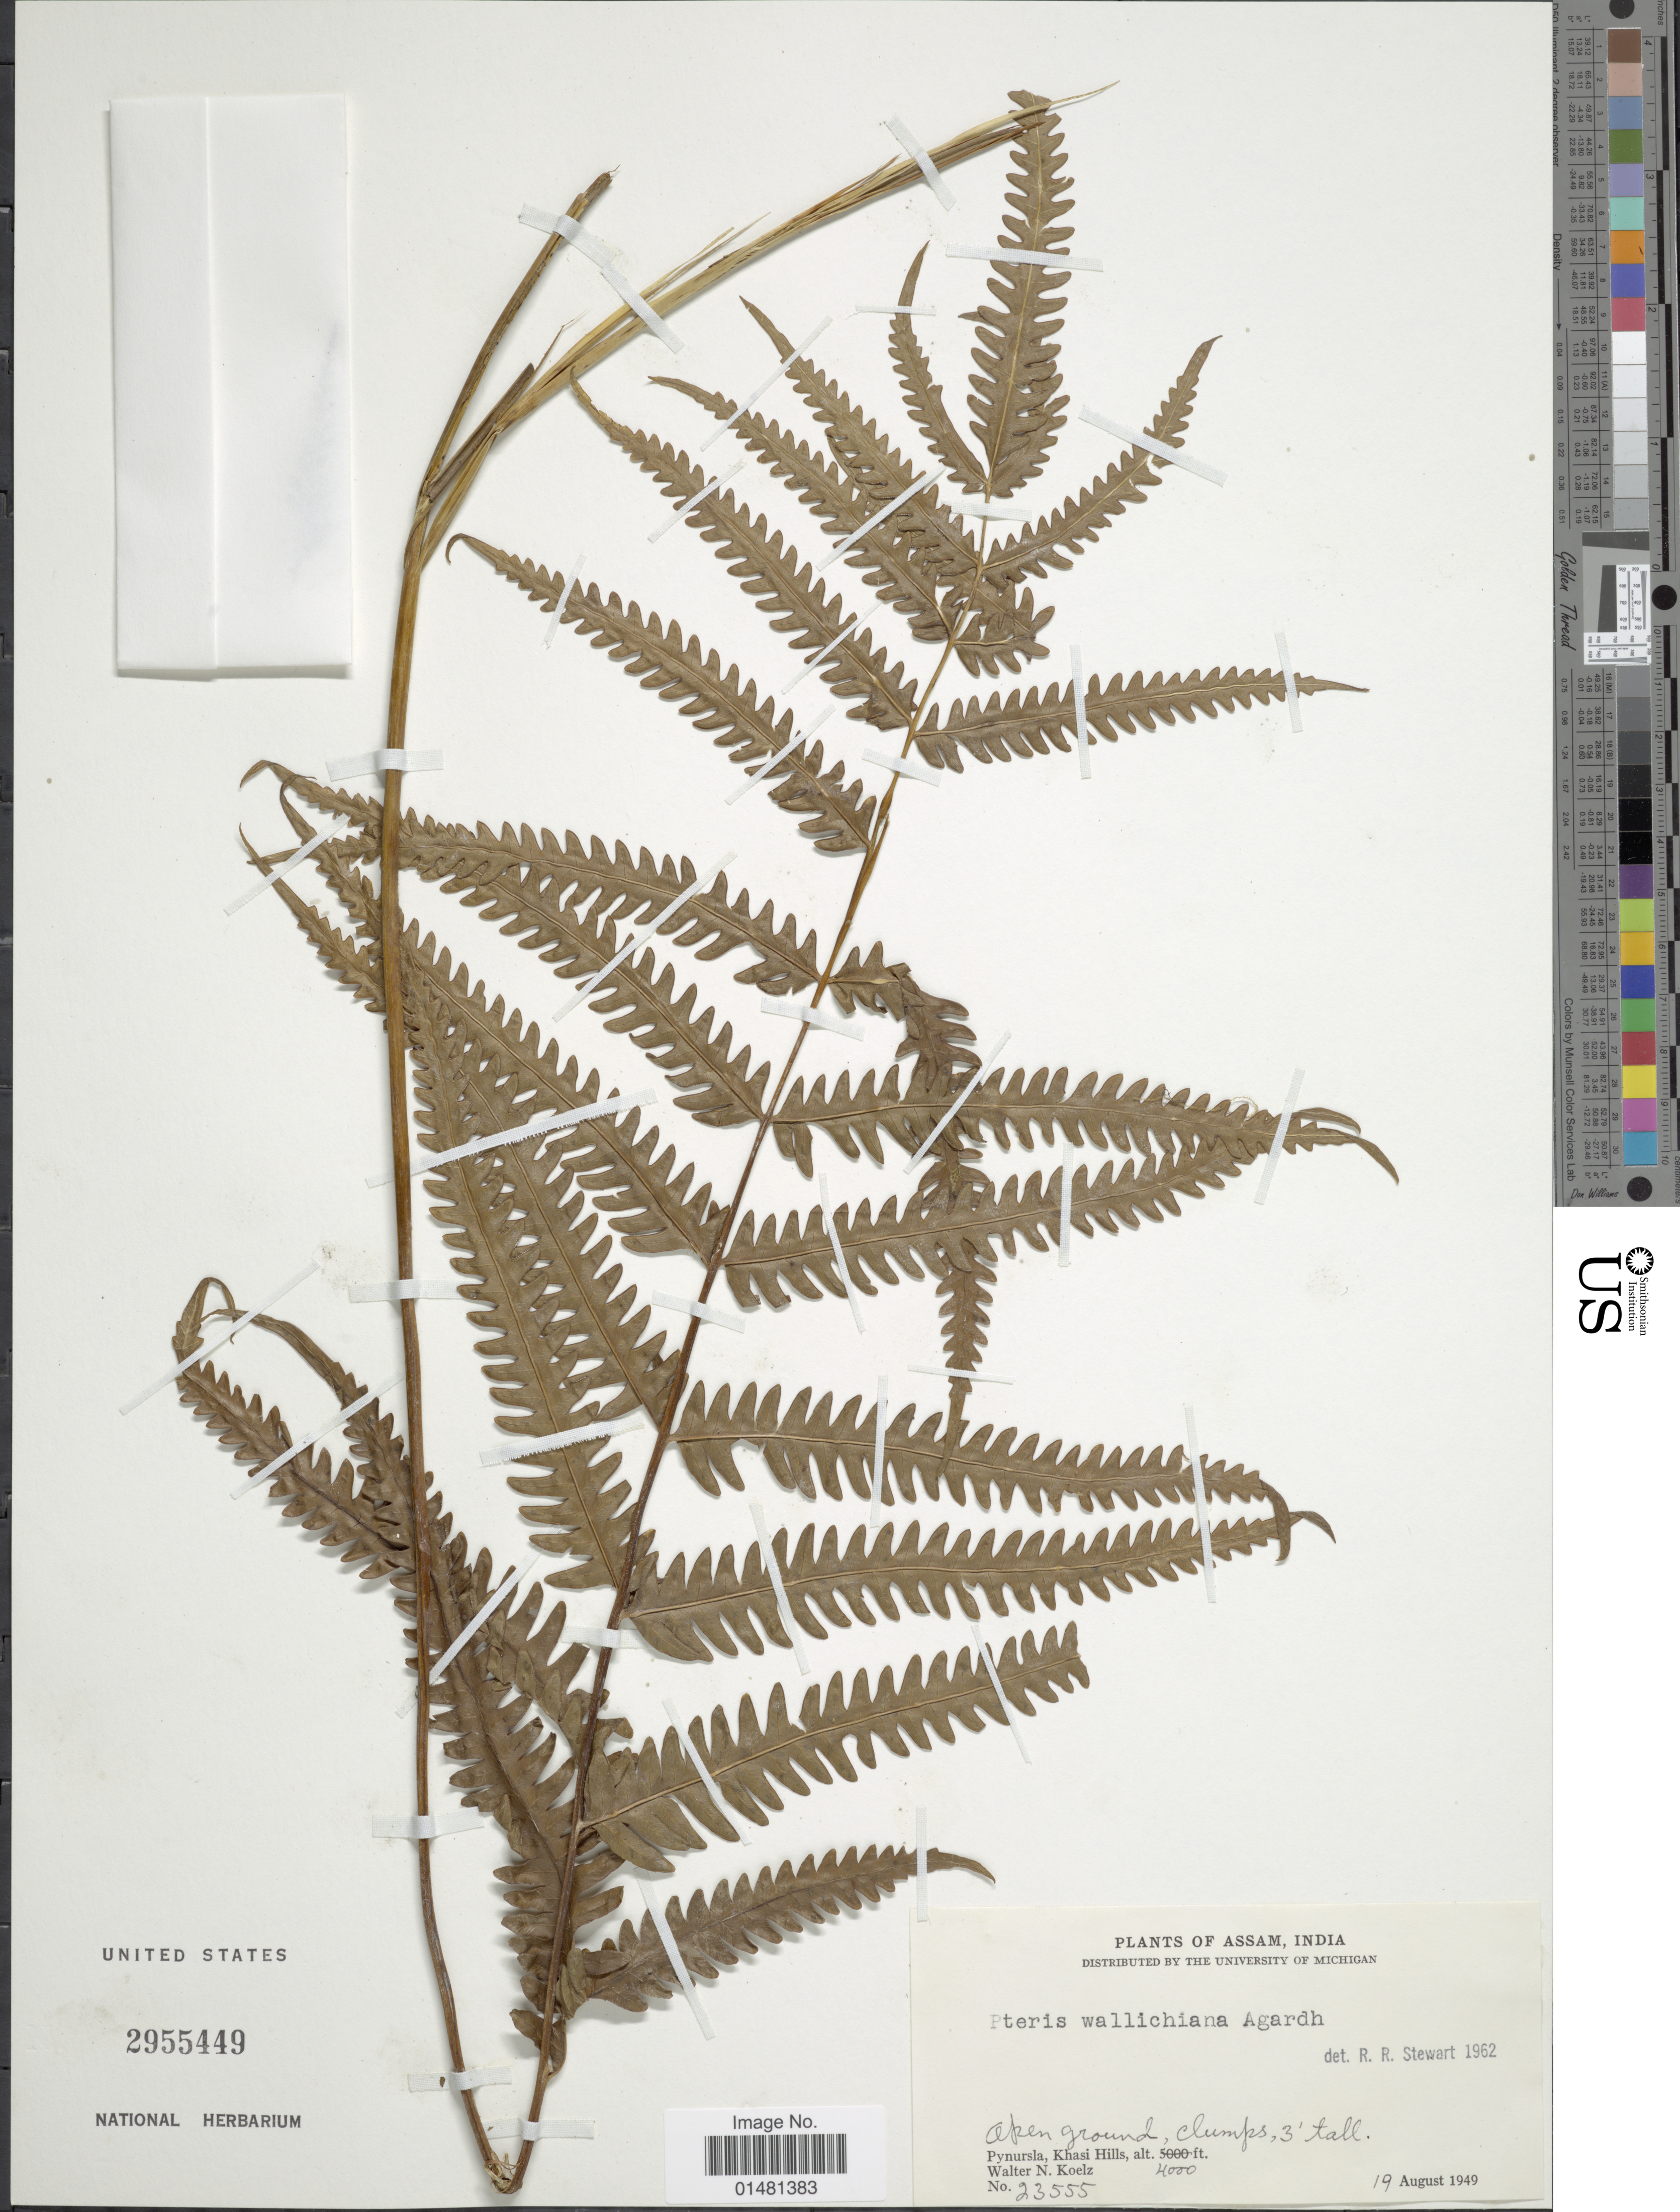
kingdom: Plantae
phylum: Tracheophyta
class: Polypodiopsida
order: Polypodiales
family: Pteridaceae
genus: Pteris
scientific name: Pteris wallichiana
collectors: W. N. Koelz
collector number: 23555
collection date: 1949-08-19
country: India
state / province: Meghalaya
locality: Pynursla, Khasi Hills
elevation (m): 1219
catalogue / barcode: US 2955449